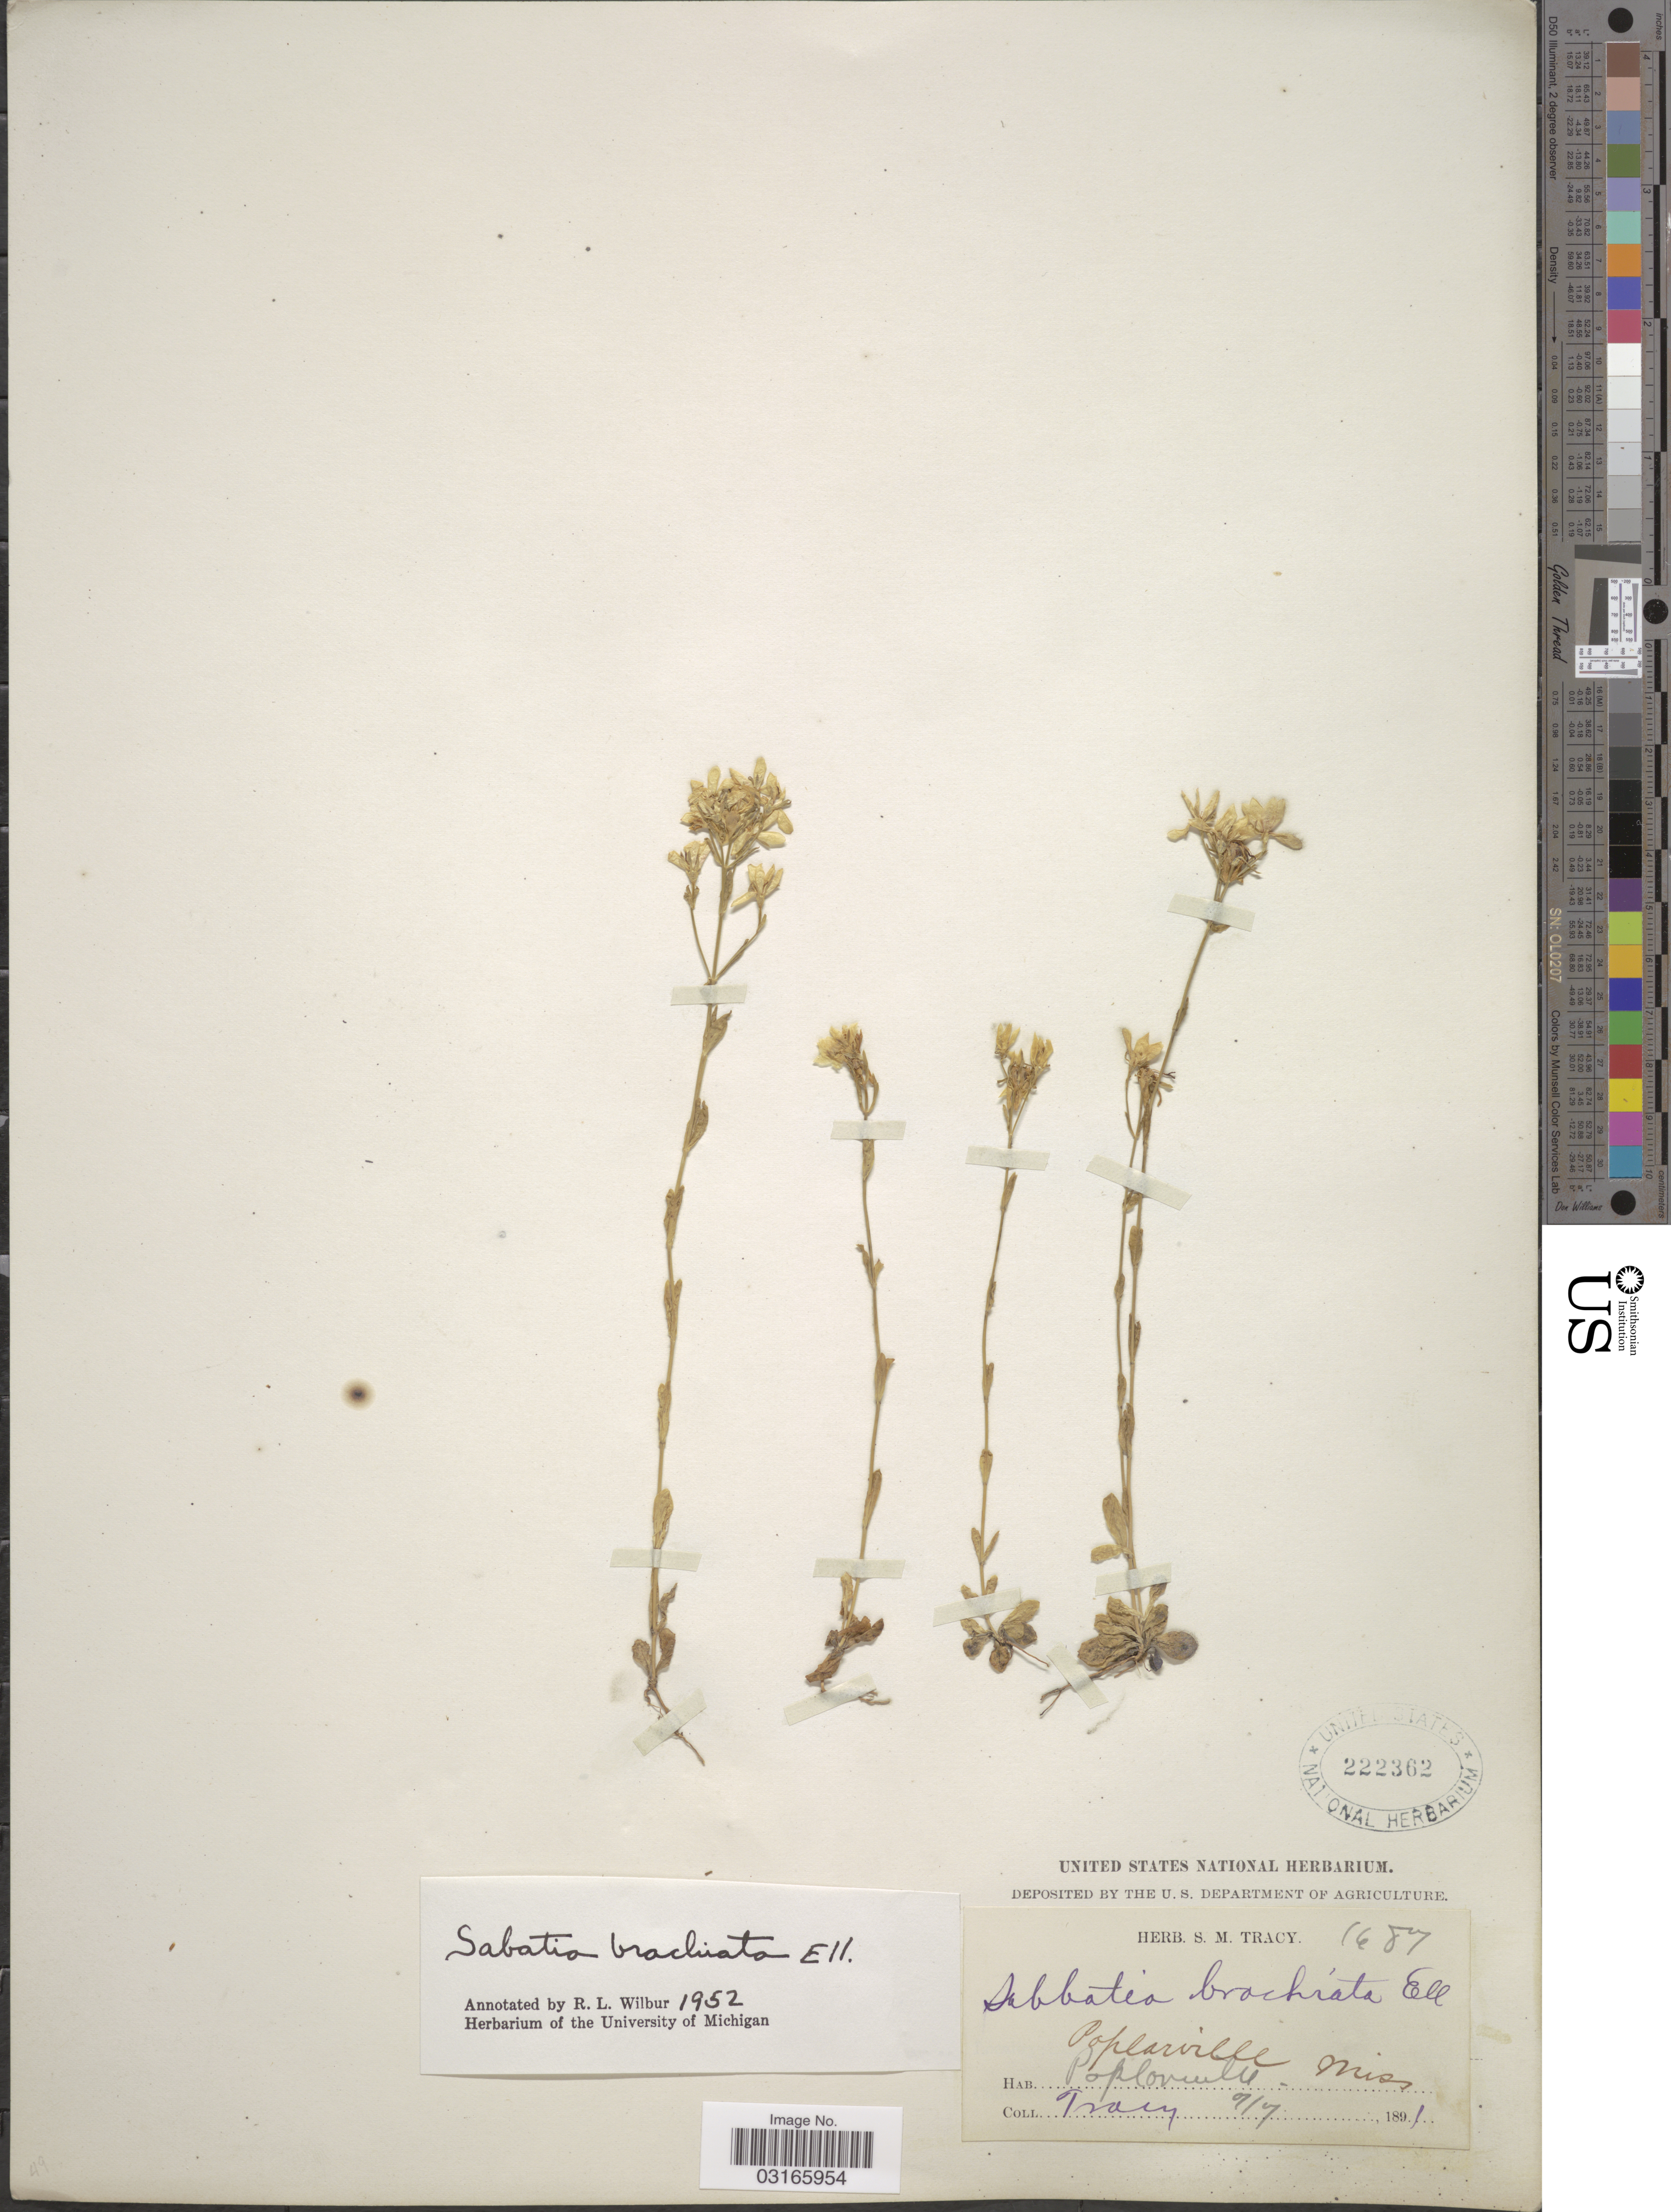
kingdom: Plantae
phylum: Tracheophyta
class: Magnoliopsida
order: Gentianales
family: Gentianaceae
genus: Sabatia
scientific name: Sabatia brachiata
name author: Elliott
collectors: S. M. Tracy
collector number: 1587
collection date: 1891-07-07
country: United States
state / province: Mississippi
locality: Poplaville, Miss.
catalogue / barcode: US 222362